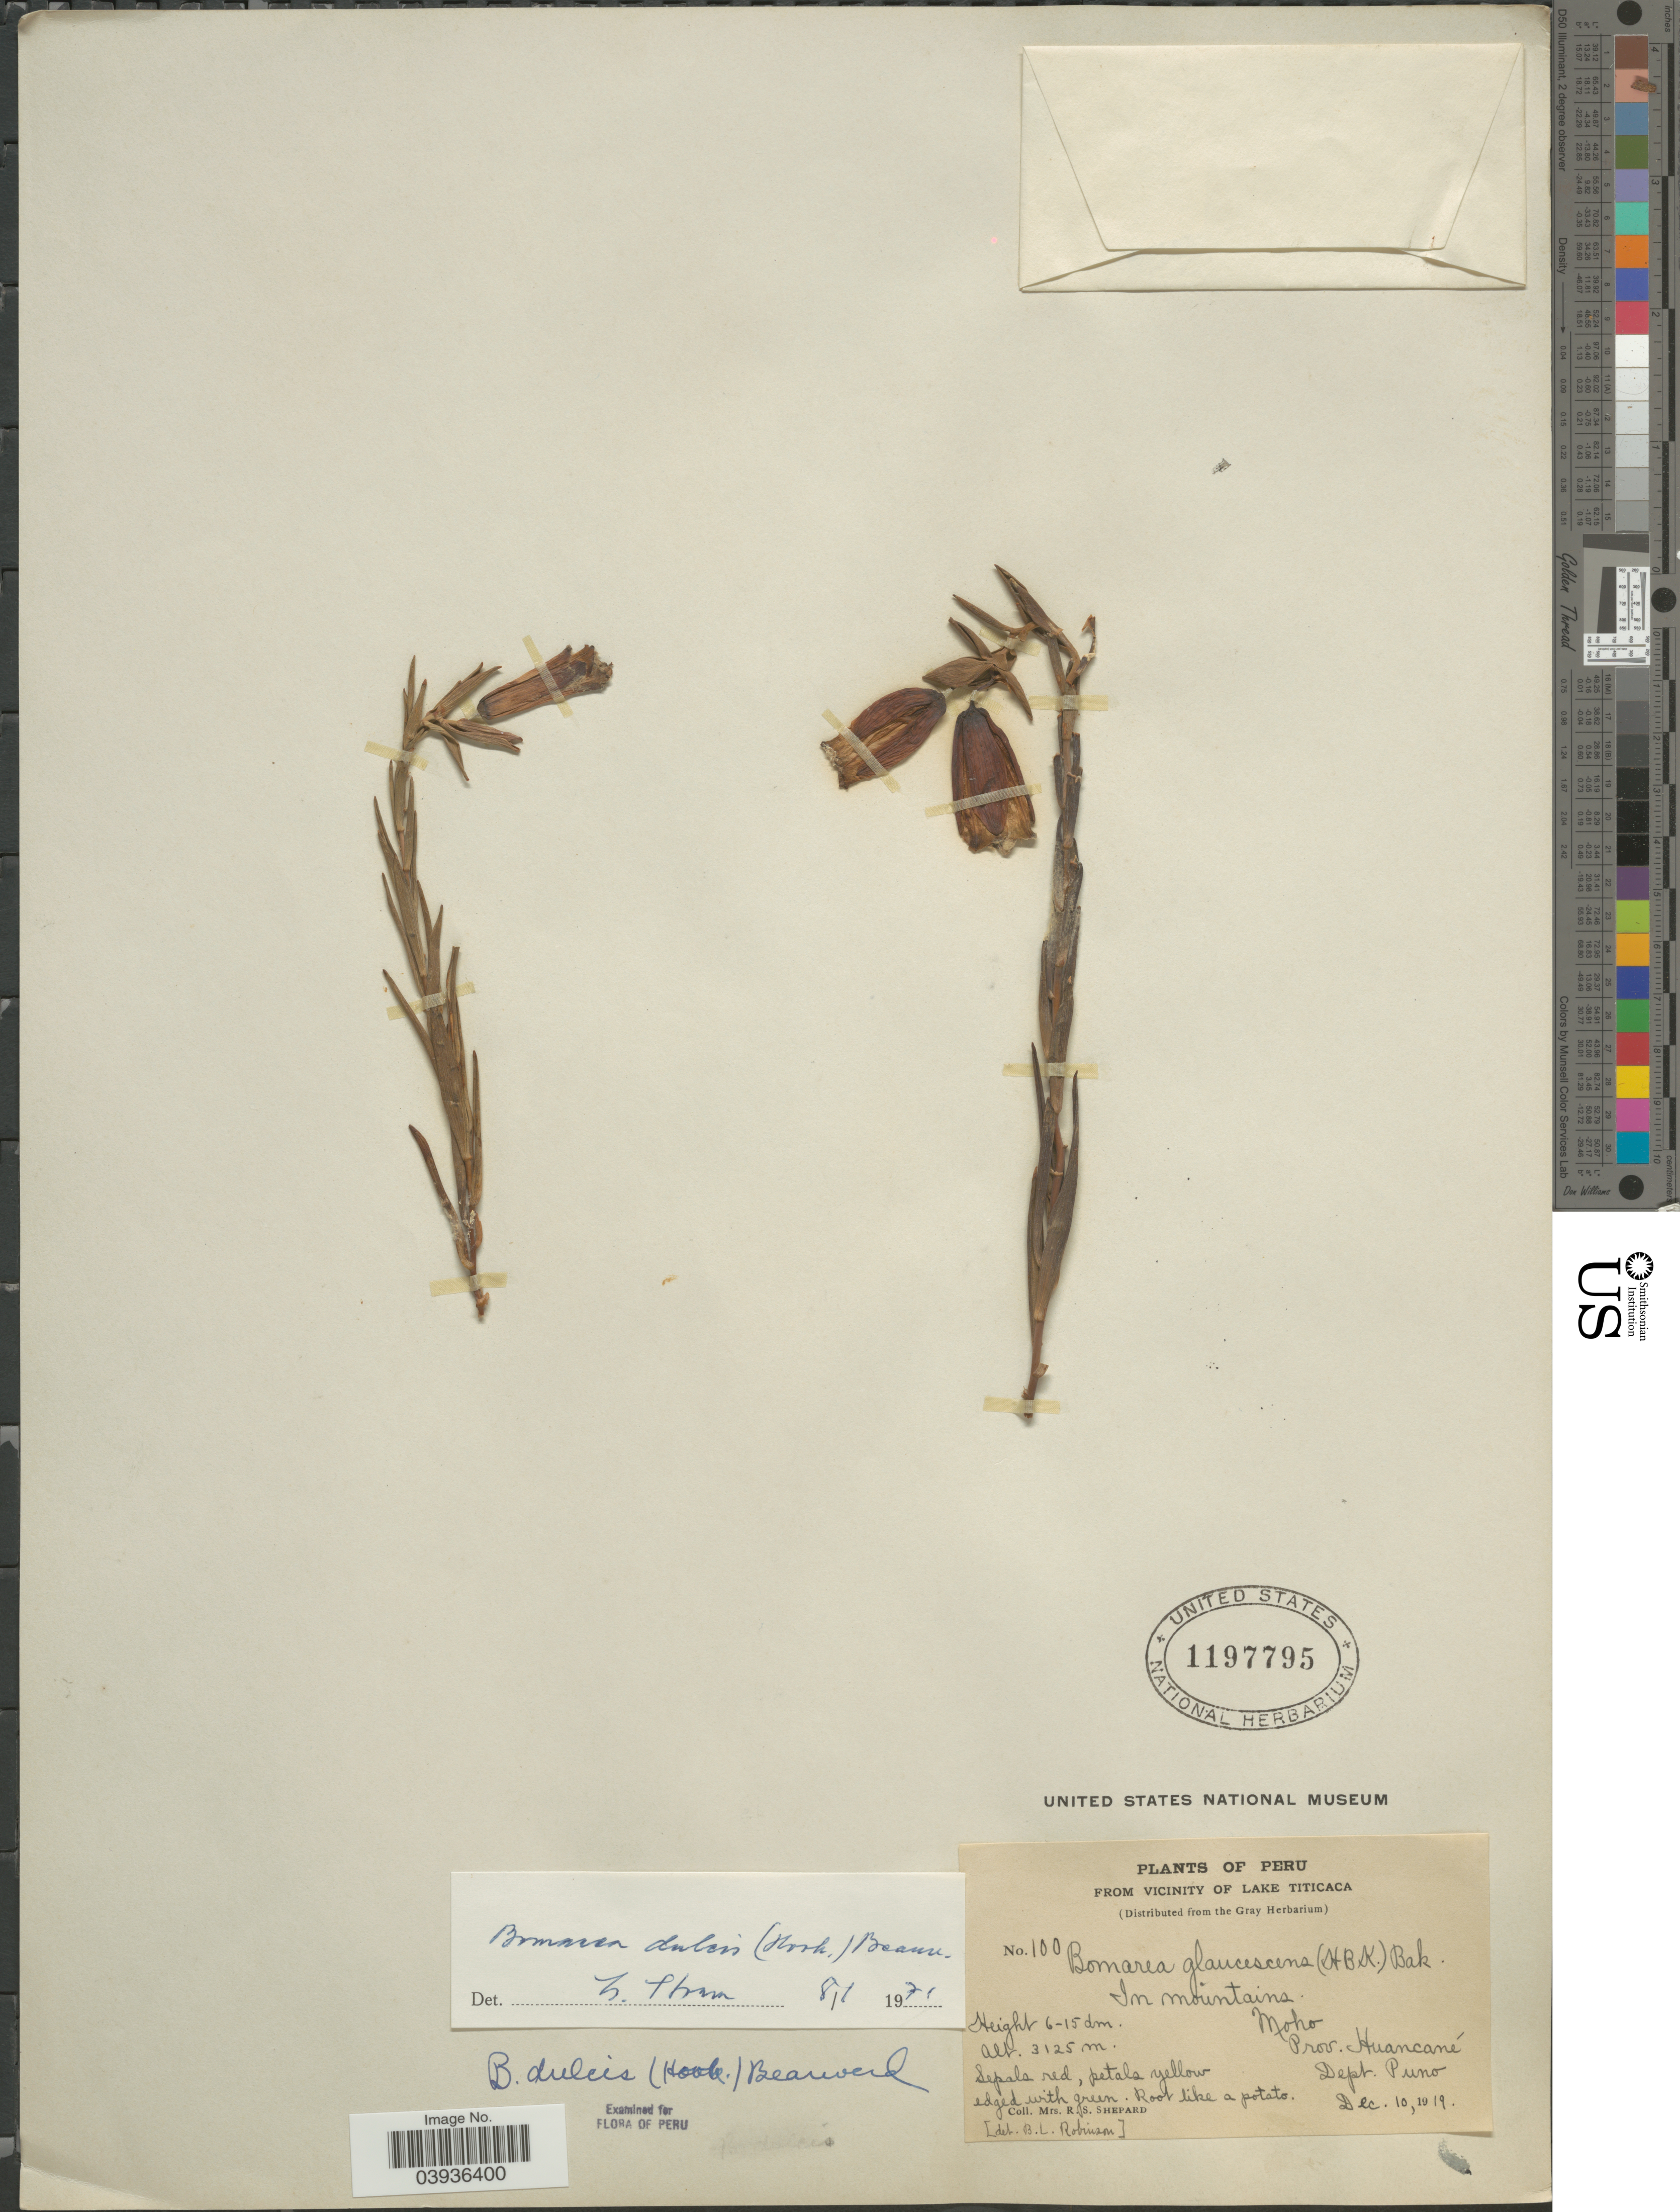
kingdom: Plantae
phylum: Tracheophyta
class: Liliopsida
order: Liliales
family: Alstroemeriaceae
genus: Bomarea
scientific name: Bomarea dulcis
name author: (Hook.) Beauverd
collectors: R. Shepard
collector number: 100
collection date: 1919-12-10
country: Peru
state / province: Puno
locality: Vicinity of Lake Titicaca. In mountains. Moho. Prov. Huancané. Dept. Puno.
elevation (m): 3125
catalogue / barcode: US 1197795